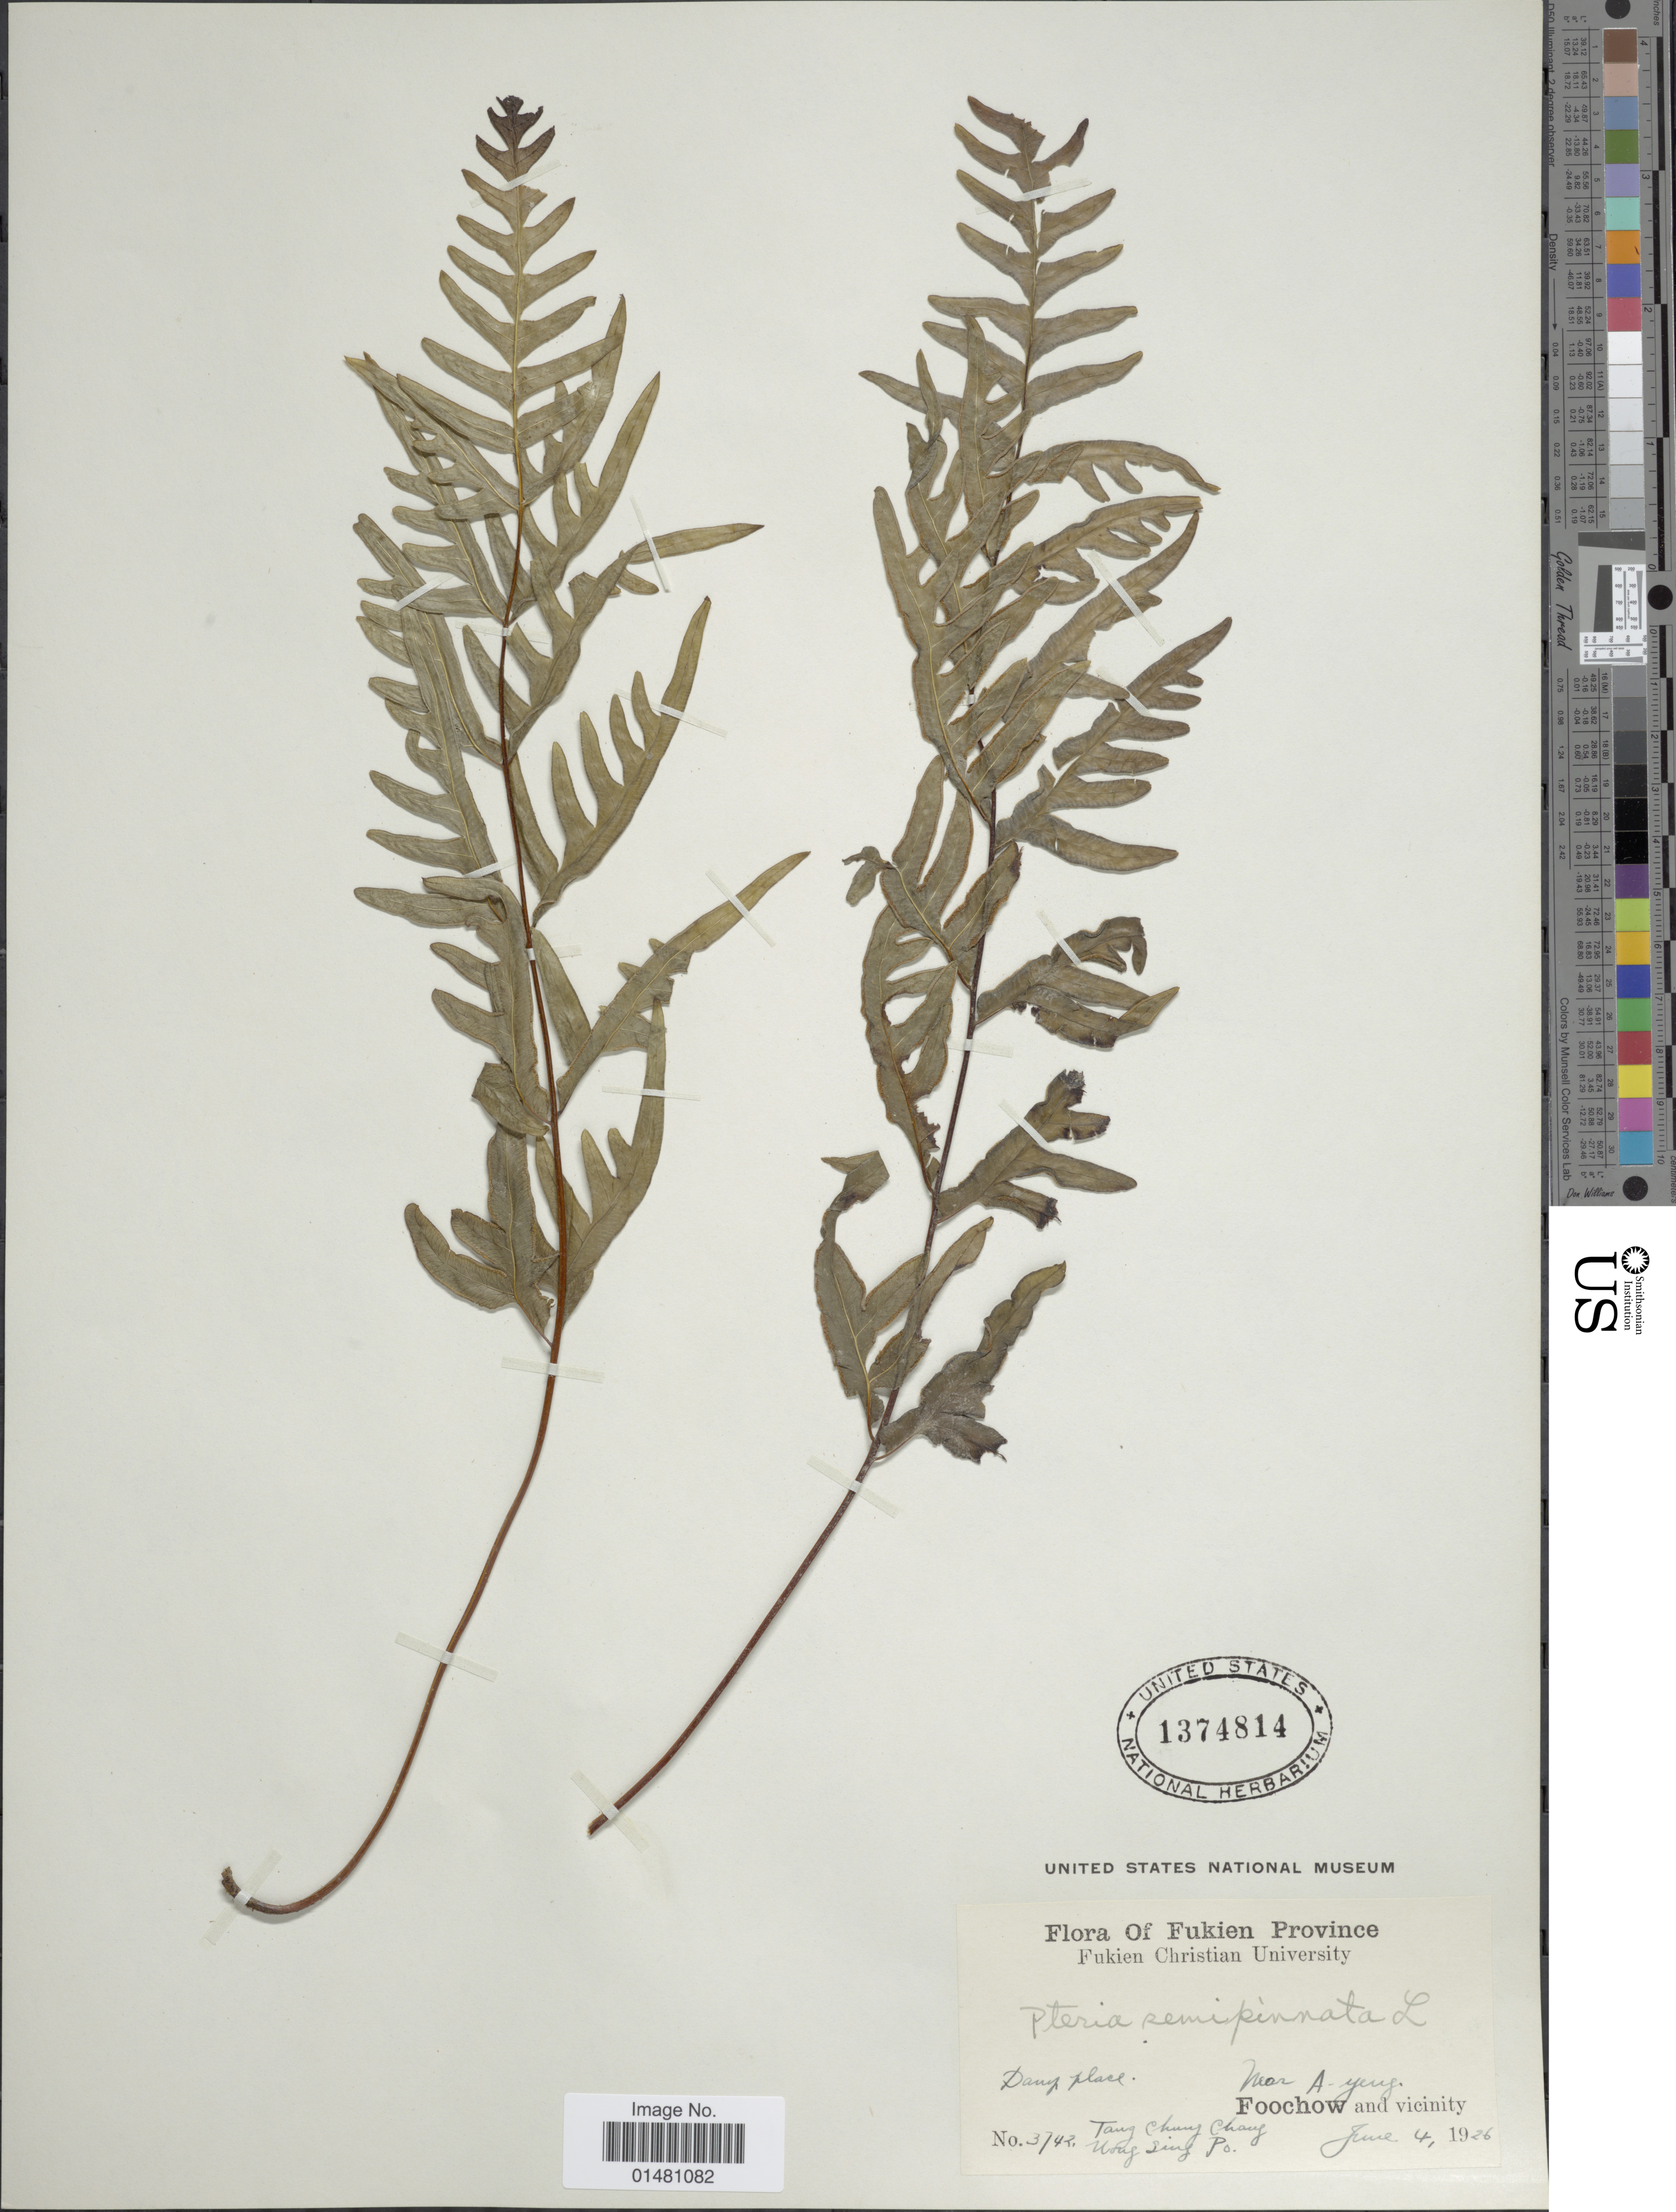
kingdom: Plantae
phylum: Tracheophyta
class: Polypodiopsida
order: Polypodiales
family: Pteridaceae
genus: Pteris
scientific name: Pteris semipinnata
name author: L.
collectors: C. C. Tang & U. Po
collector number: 3742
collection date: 1926-06-04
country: China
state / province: Fujian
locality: Fukien Province, Near A-yeng, Foochow and vicinity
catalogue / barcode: US 1374814